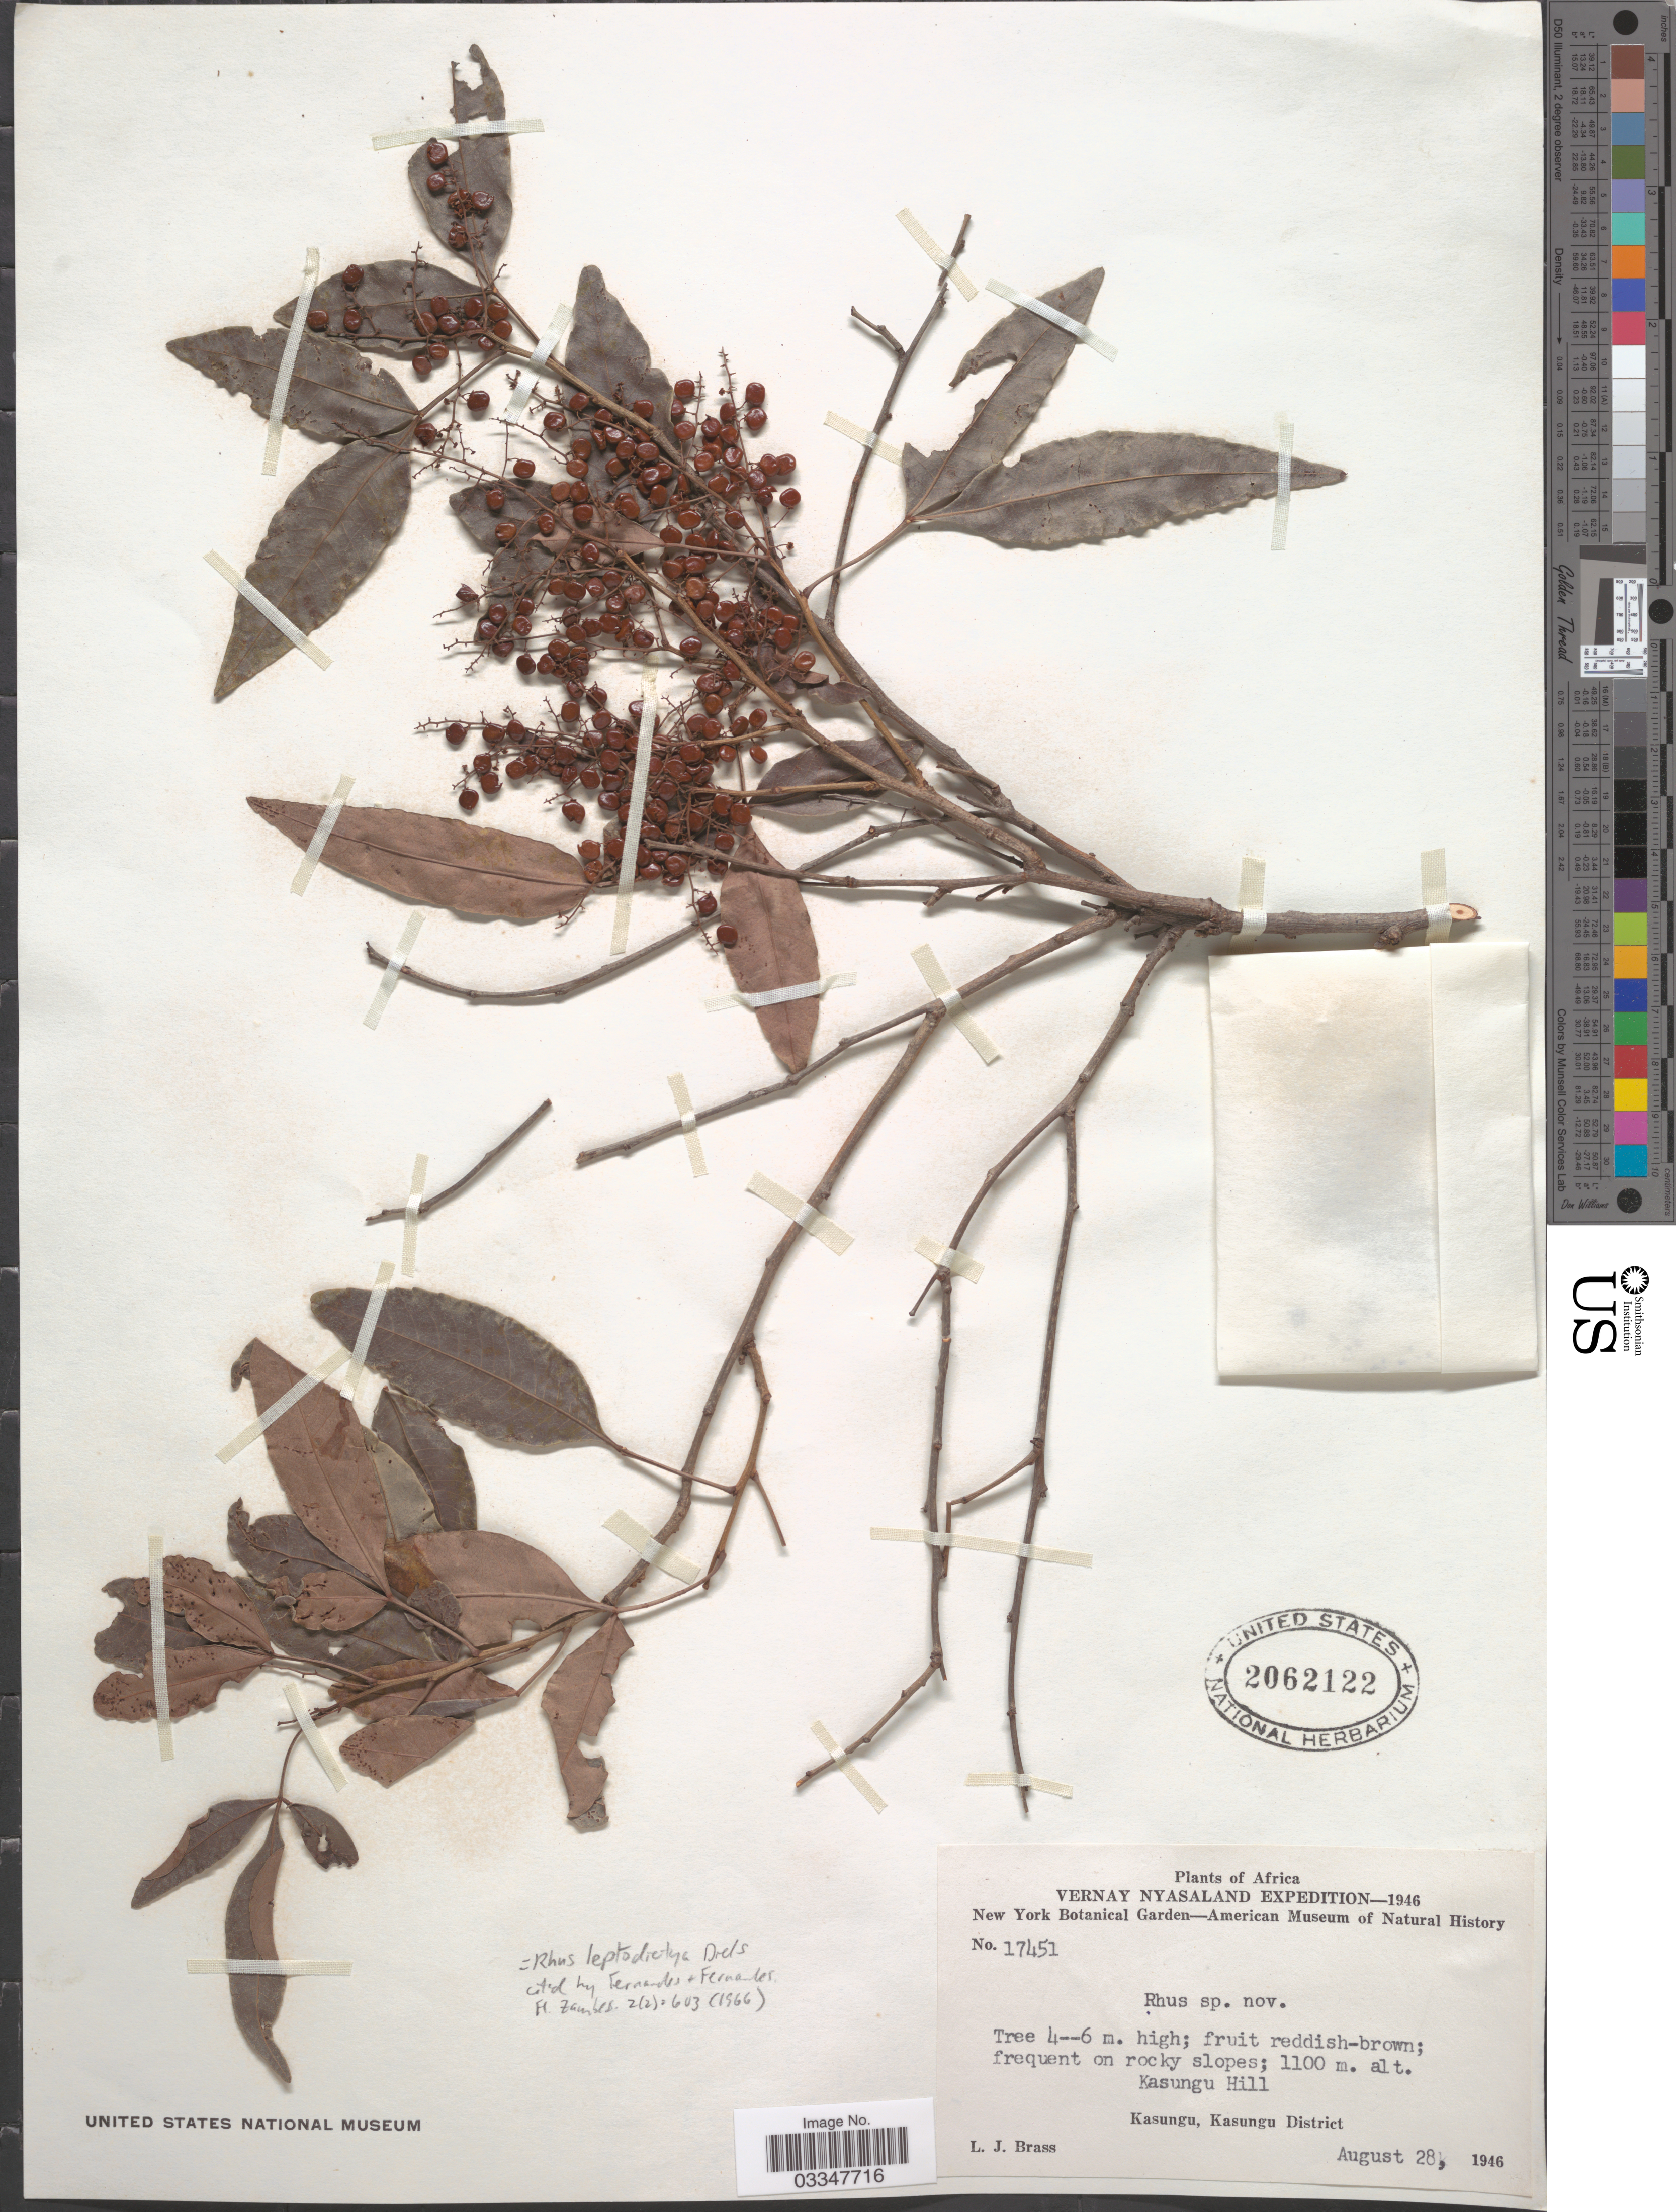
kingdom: Plantae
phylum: Tracheophyta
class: Magnoliopsida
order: Sapindales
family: Anacardiaceae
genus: Rhus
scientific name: Rhus sp.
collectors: L. J. Brass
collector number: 17451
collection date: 1946-08-28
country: Malawi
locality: Vernay Nyasaland. Kasungu Hill. Kasungu, Kasungu District.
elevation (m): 1100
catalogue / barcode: US 2062122